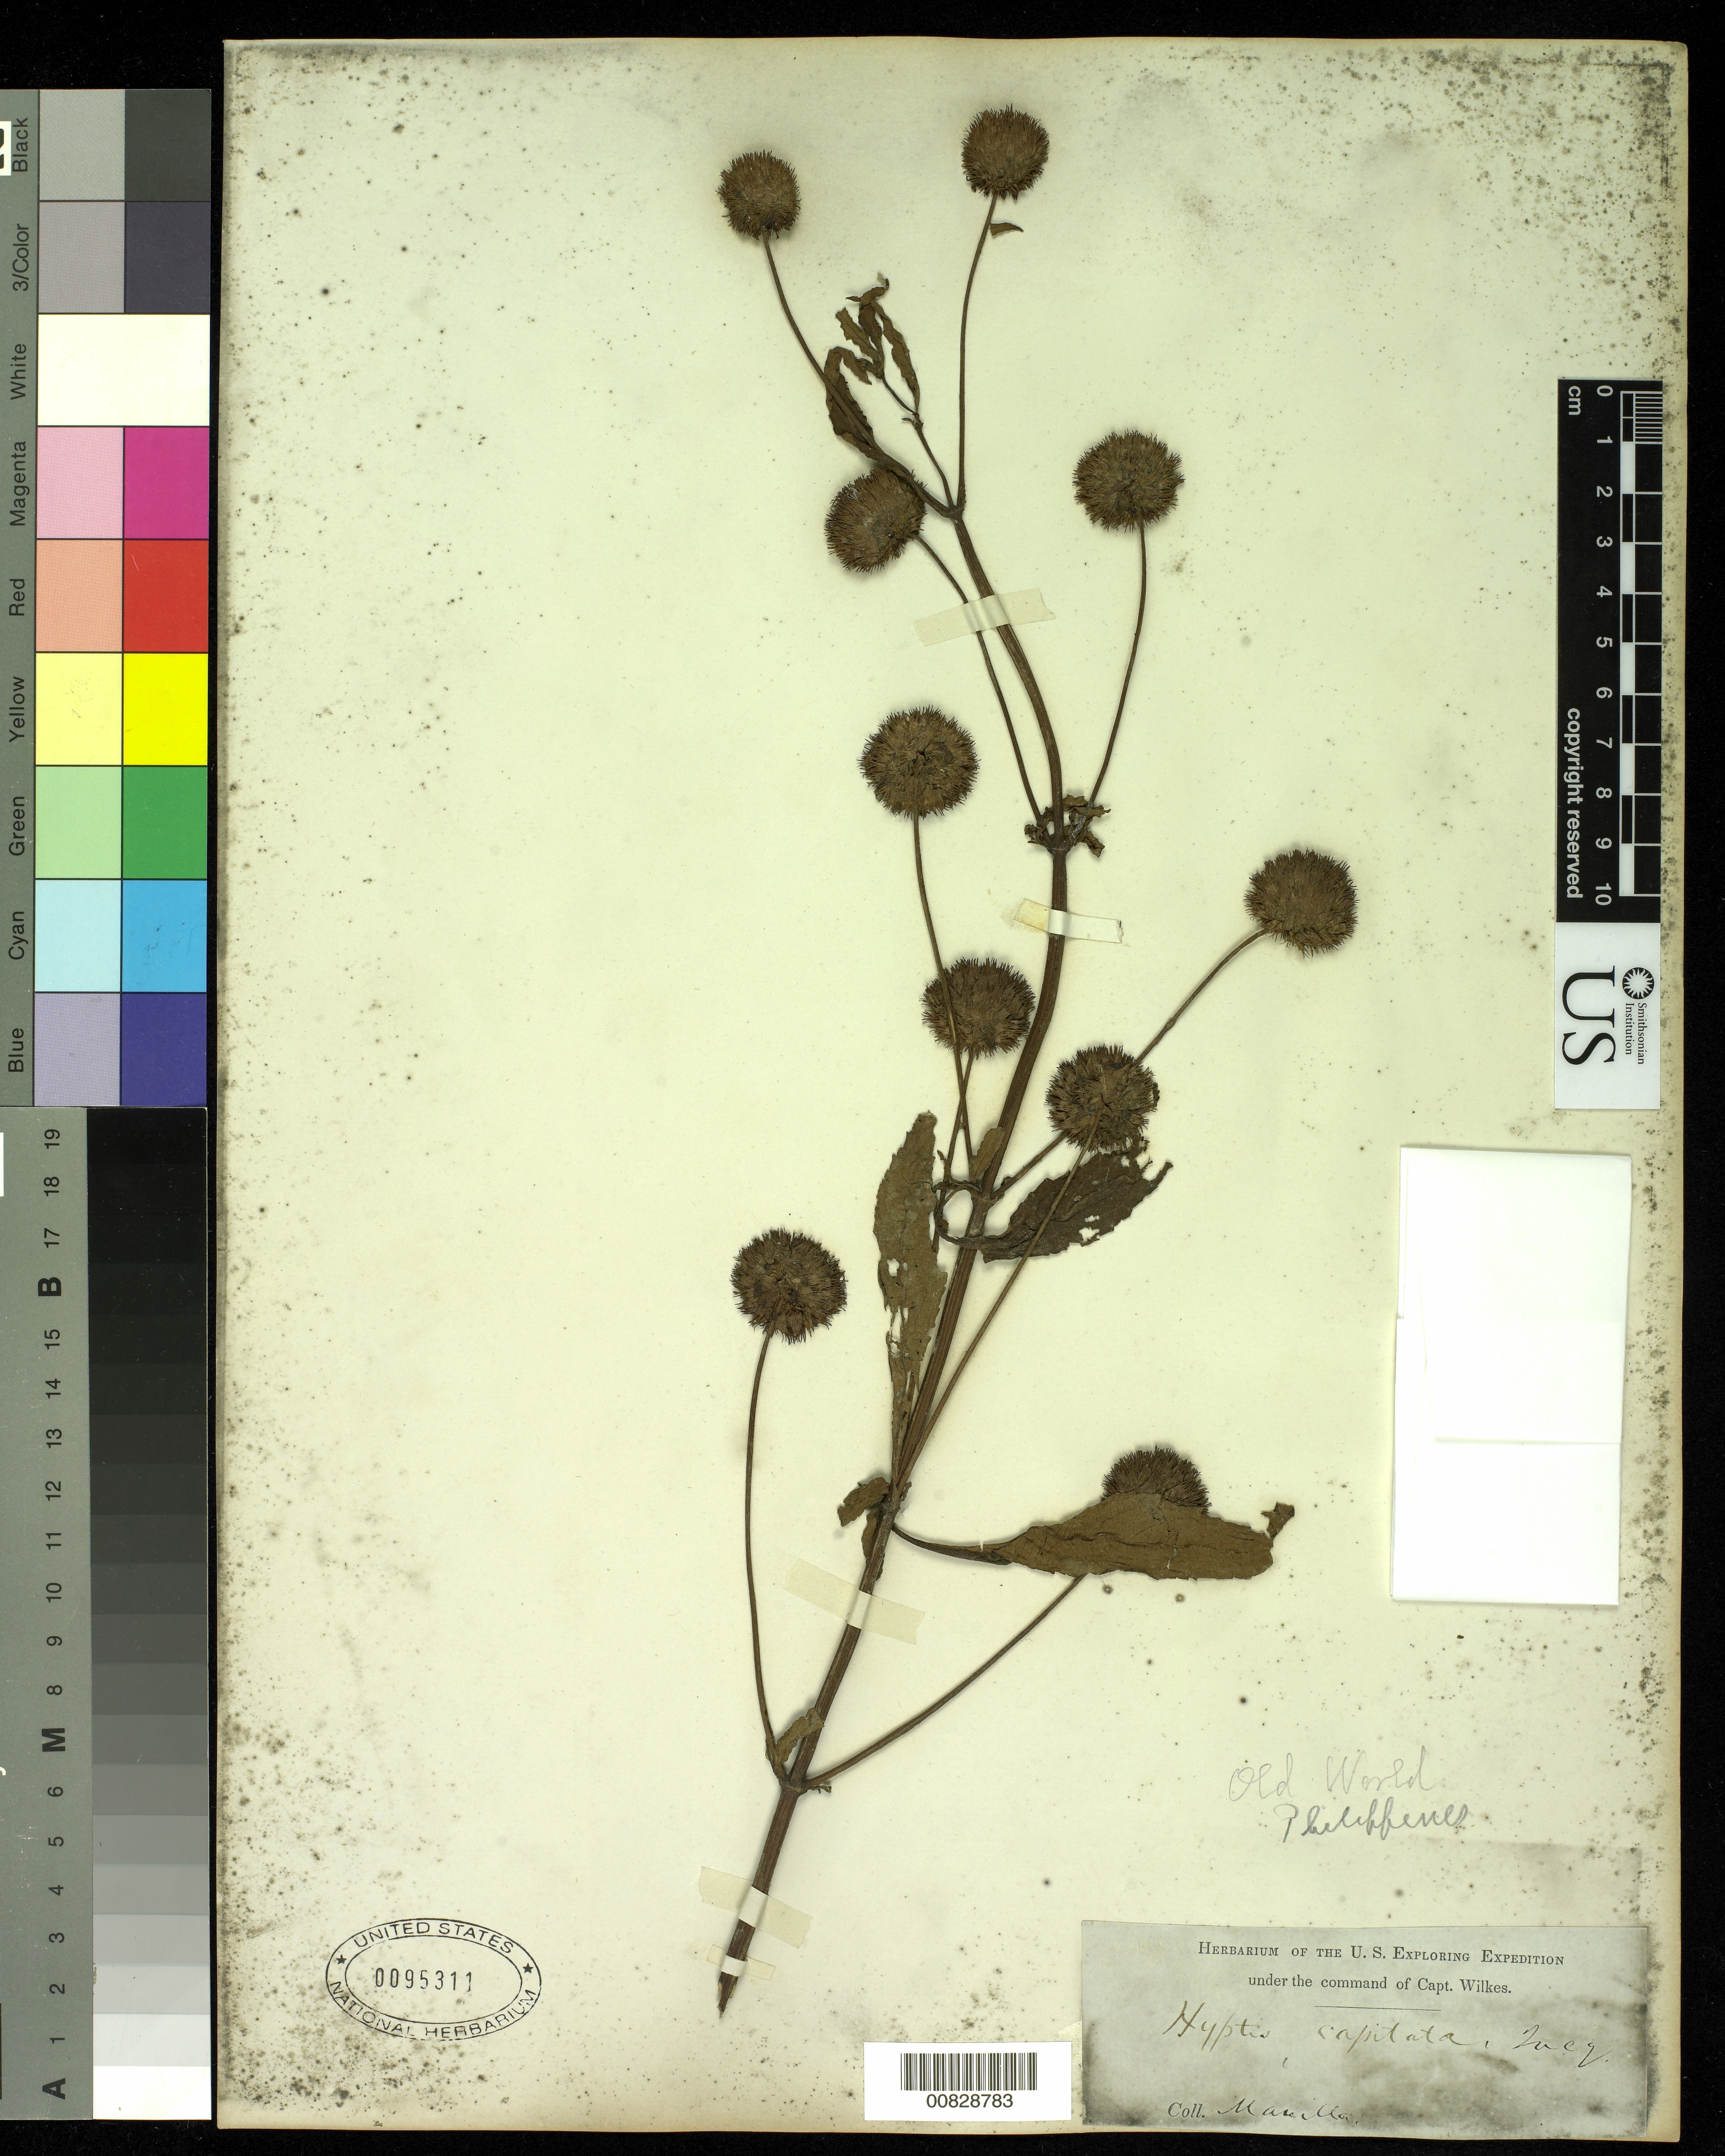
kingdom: Plantae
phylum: Tracheophyta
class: Magnoliopsida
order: Lamiales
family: Lamiaceae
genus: Hyptis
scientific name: Hyptis capitata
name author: Jacq.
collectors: Wilkes Explor. Exped.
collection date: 1838/1842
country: Philippines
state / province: National Capital Region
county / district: Manila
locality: Manilla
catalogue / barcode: US 95311